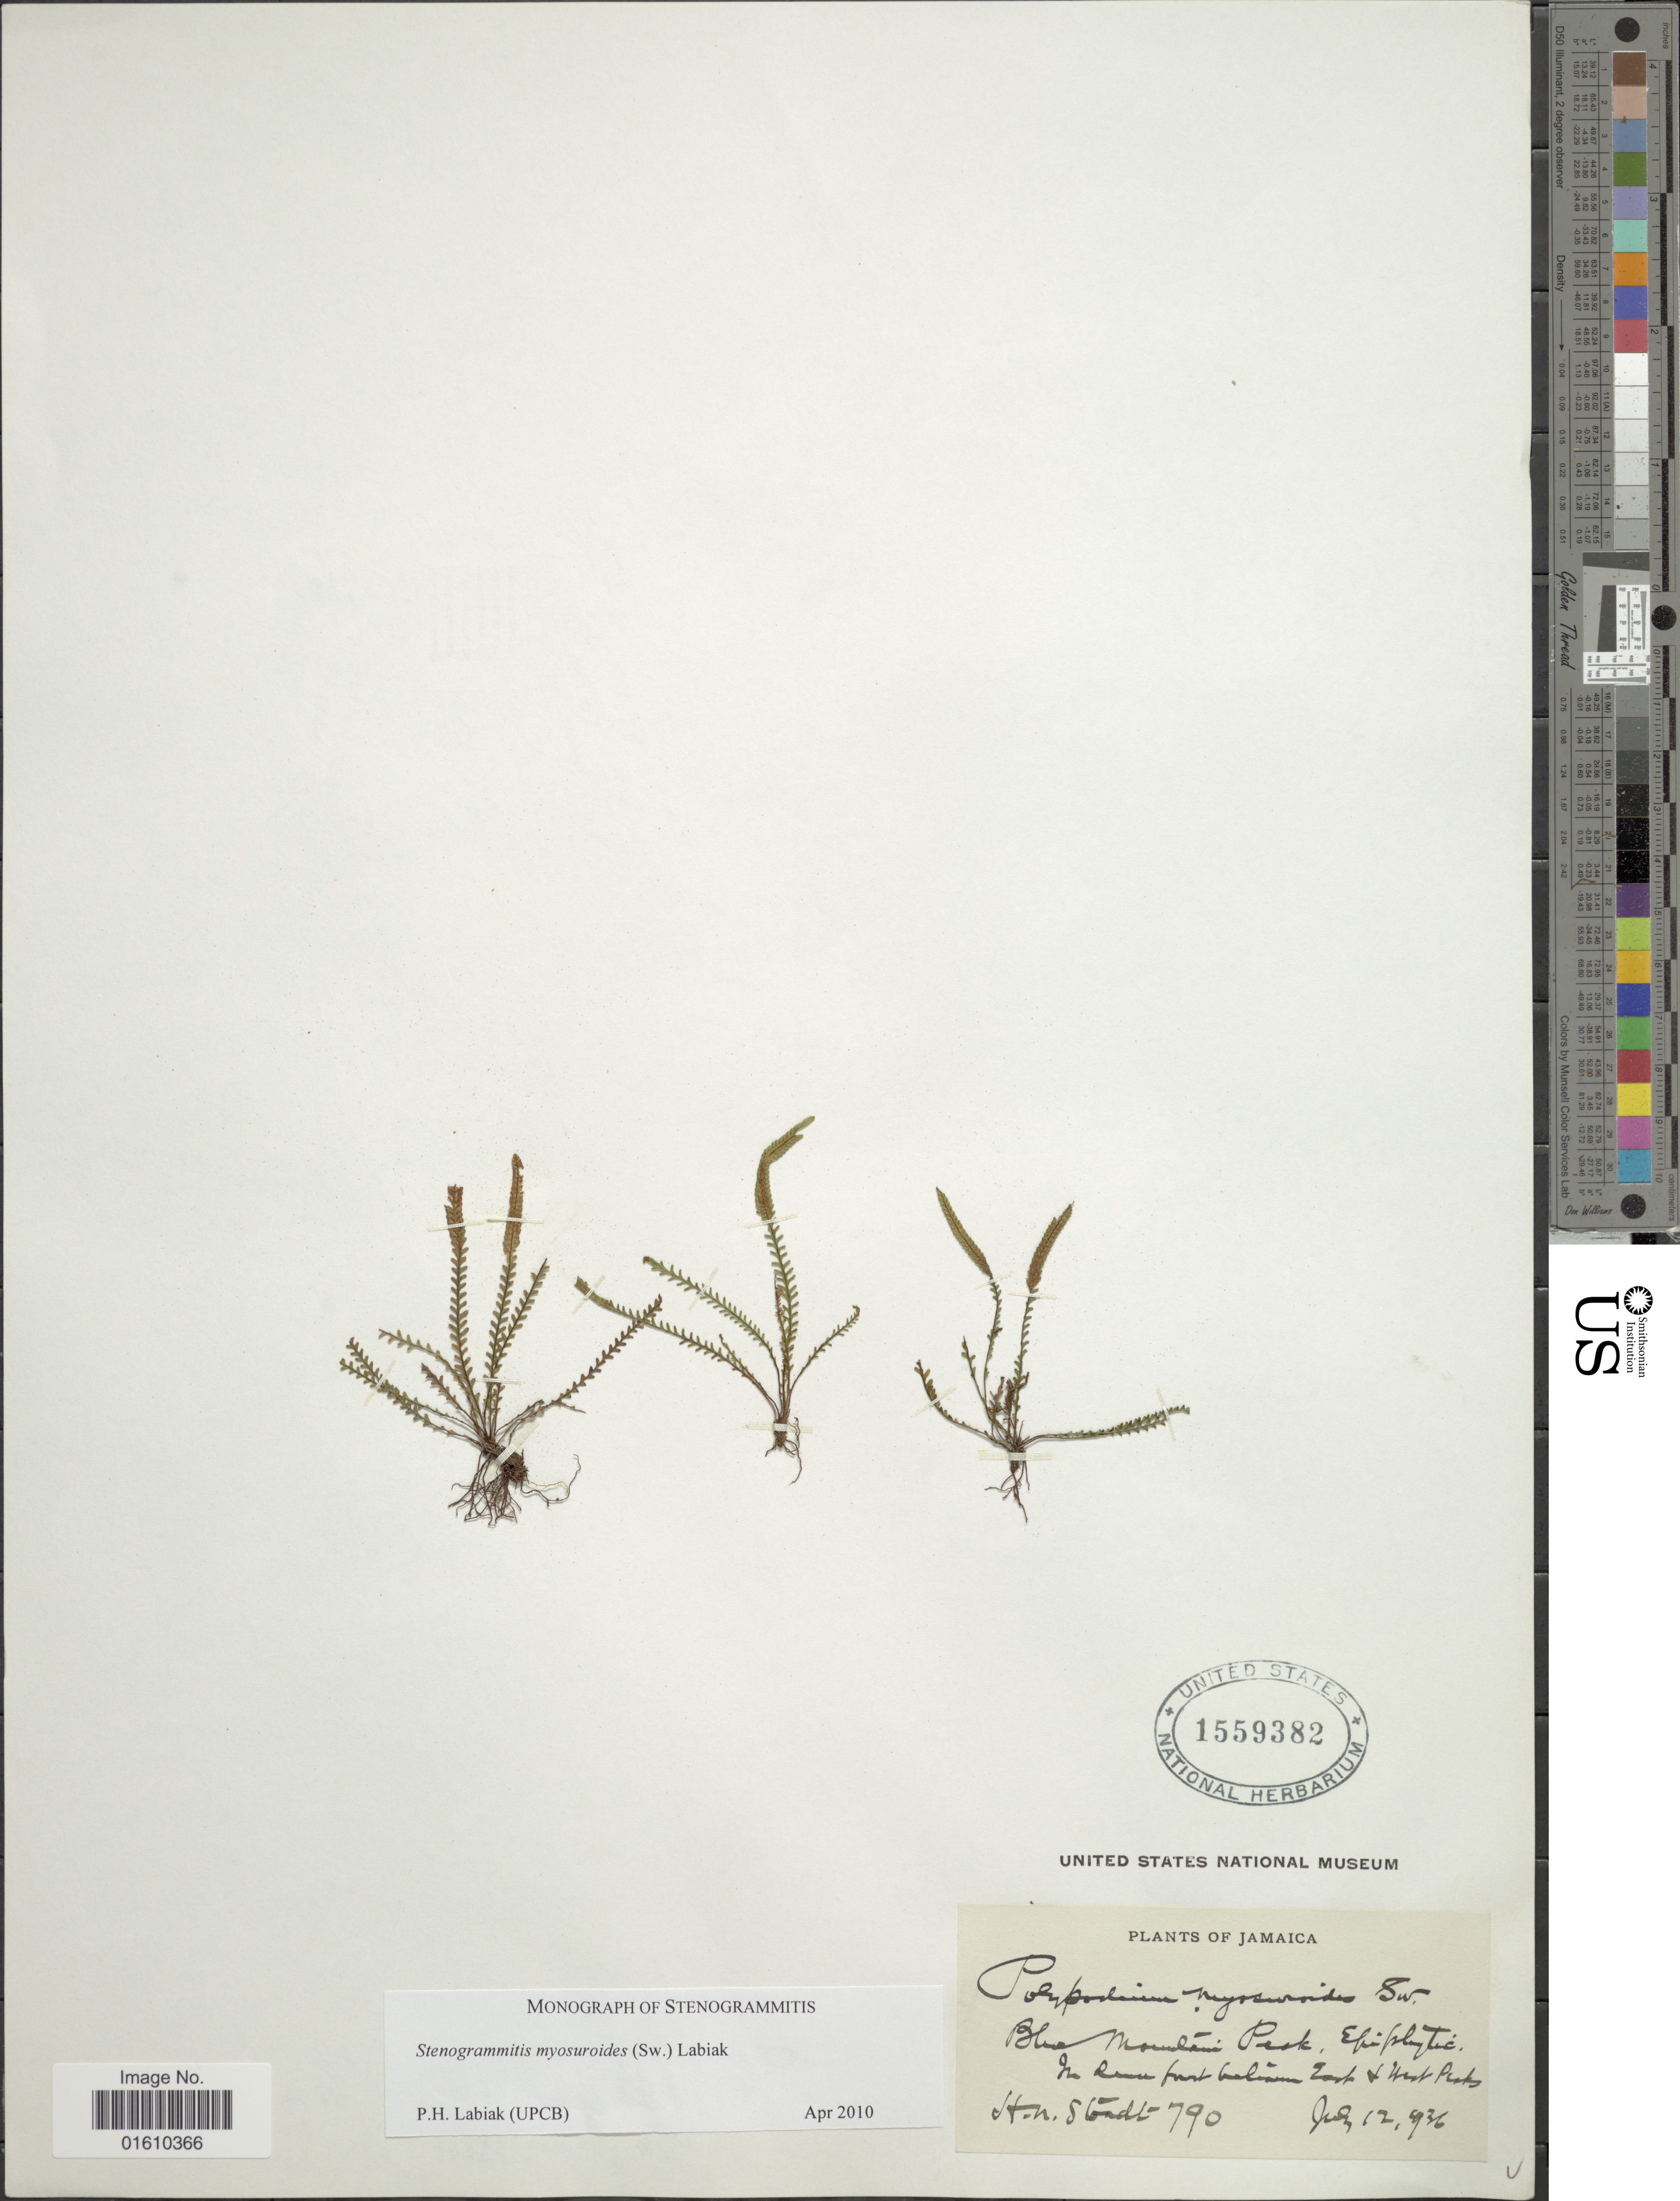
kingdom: Plantae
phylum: Tracheophyta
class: Polypodiopsida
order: Polypodiales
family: Polypodiaceae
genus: Stenogrammitis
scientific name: Stenogrammitis myosuroides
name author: (Sw.) Labiak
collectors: H. Stoudt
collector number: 790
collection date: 1936-07-12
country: Jamaica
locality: Blue Mountain Peak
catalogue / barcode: US 1559382